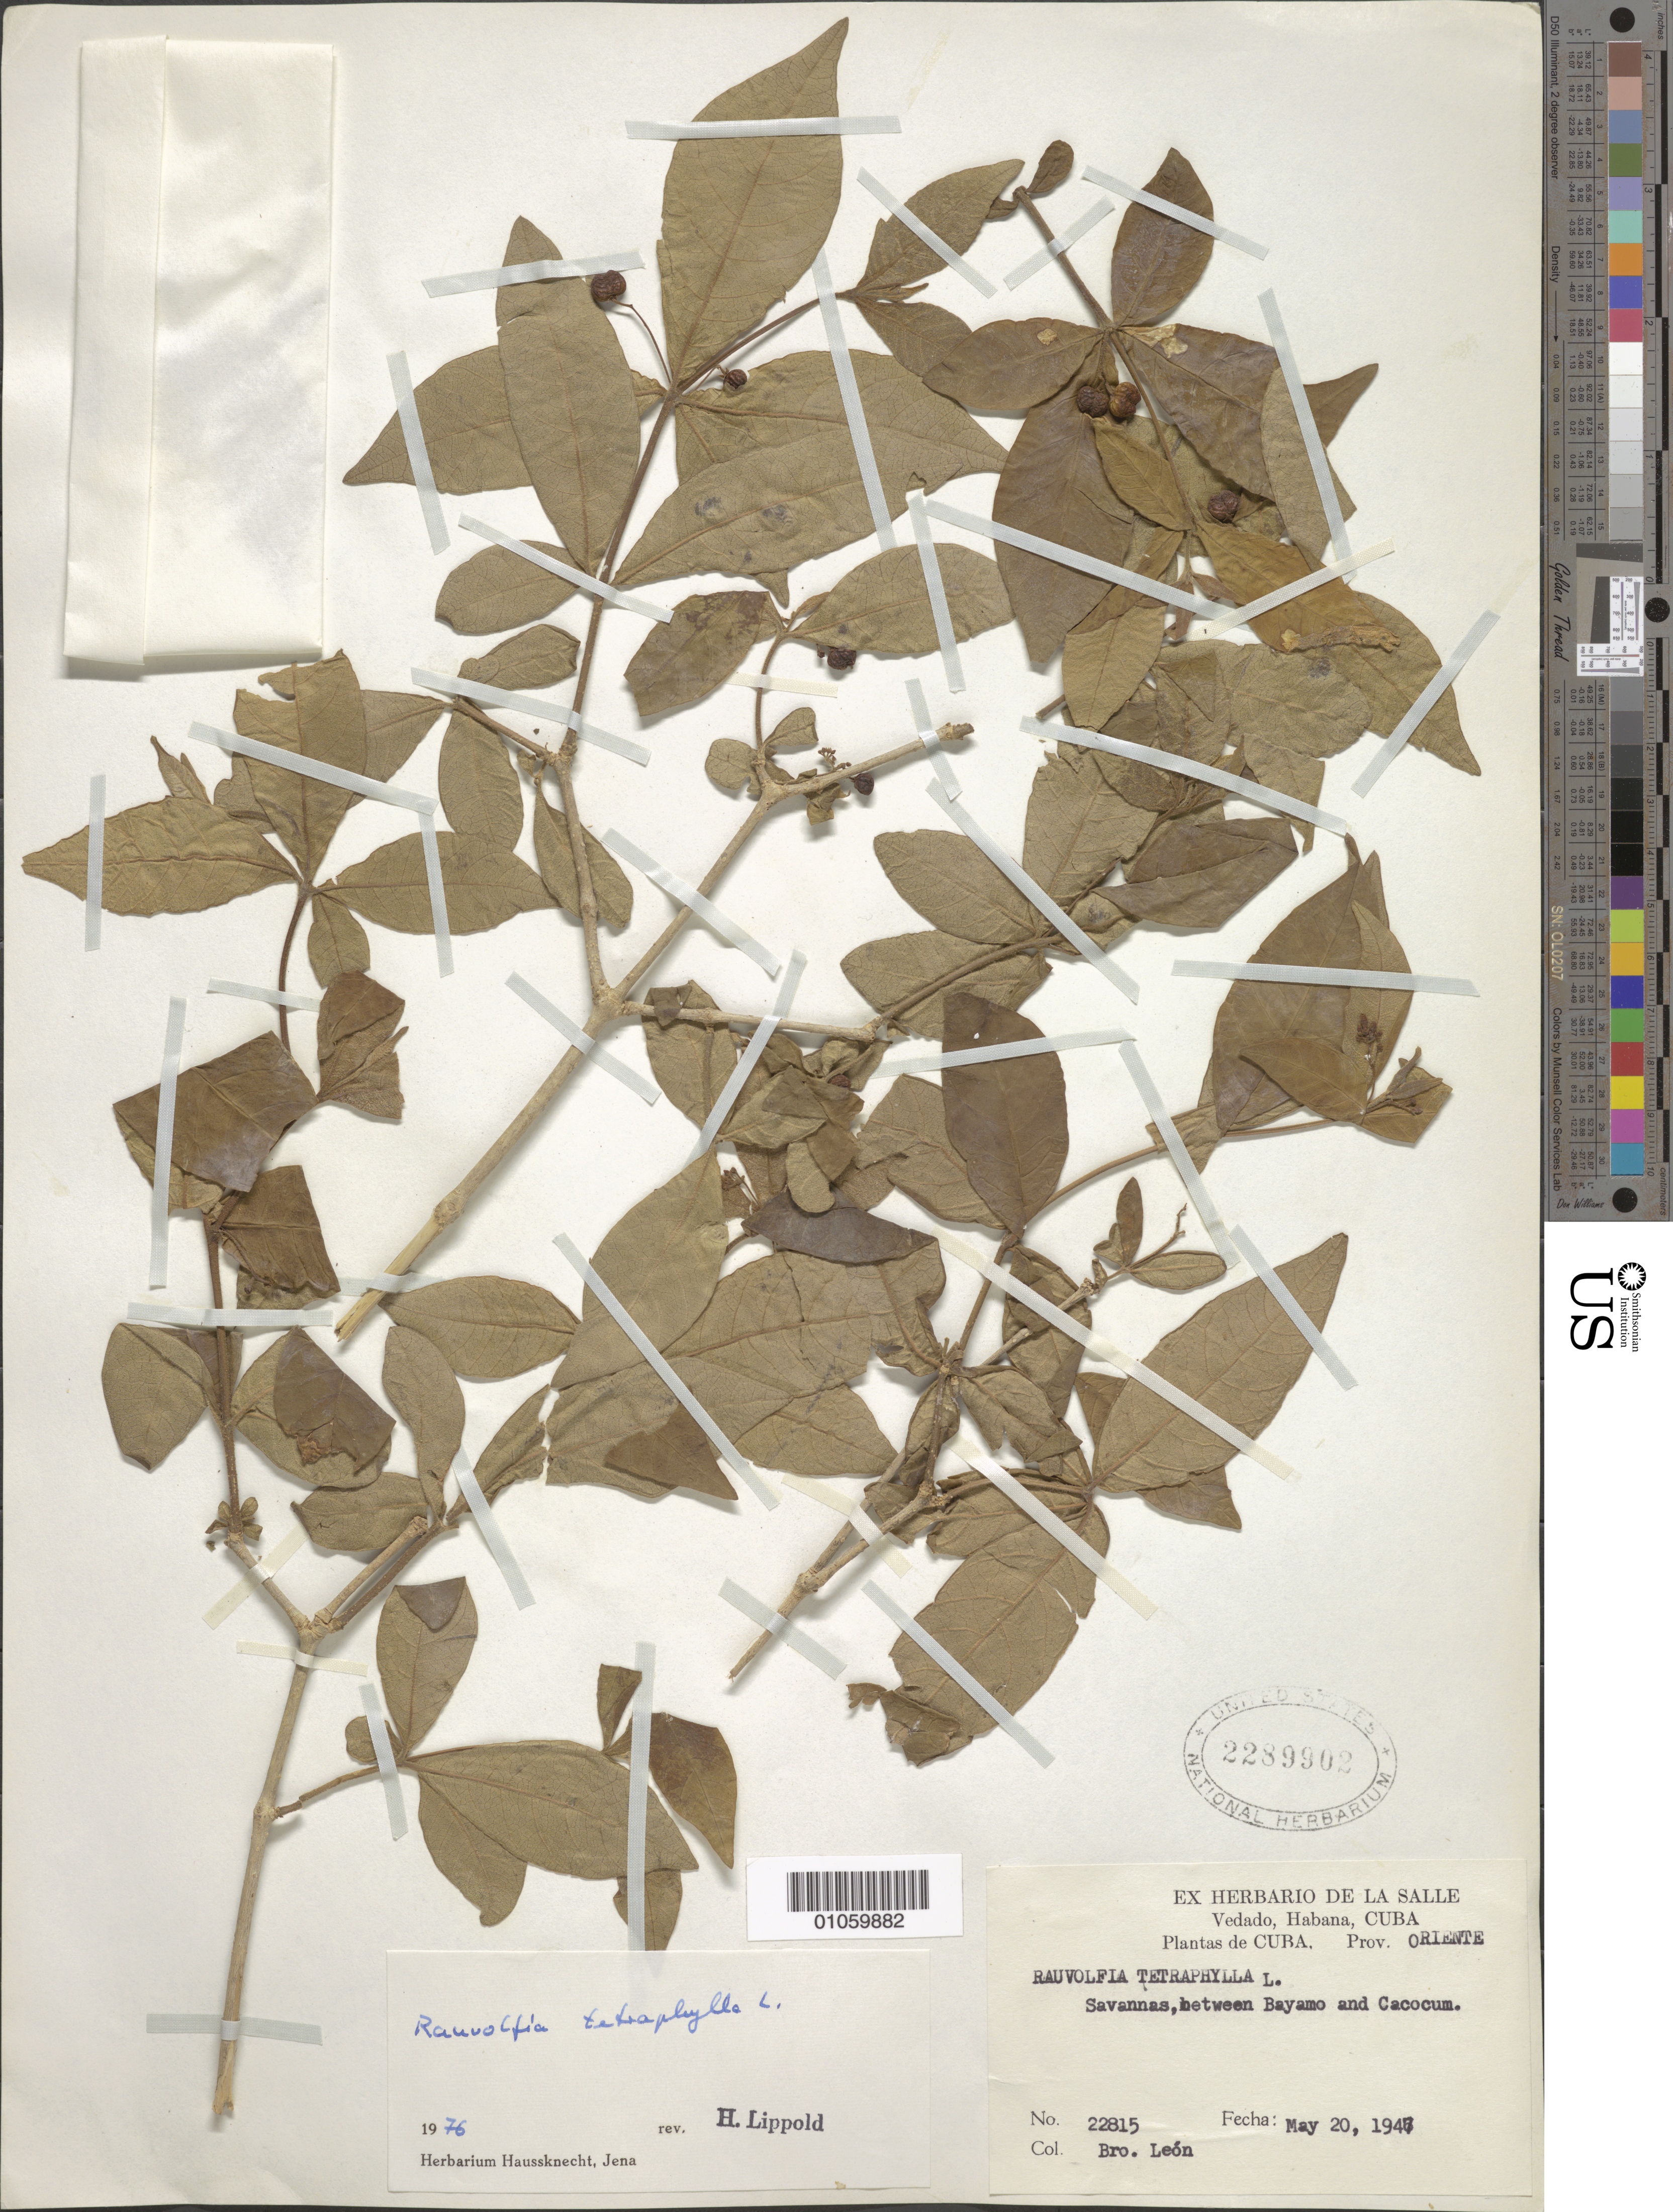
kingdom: Plantae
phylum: Tracheophyta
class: Magnoliopsida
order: Gentianales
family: Apocynaceae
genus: Rauvolfia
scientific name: Rauvolfia tetraphylla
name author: L.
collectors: Bro. León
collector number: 22815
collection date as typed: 20 May 1947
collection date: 1947-05-20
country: Cuba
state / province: Oriente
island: Cuba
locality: Savannas, between Bayamo and Cacocum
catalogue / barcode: US 2289902